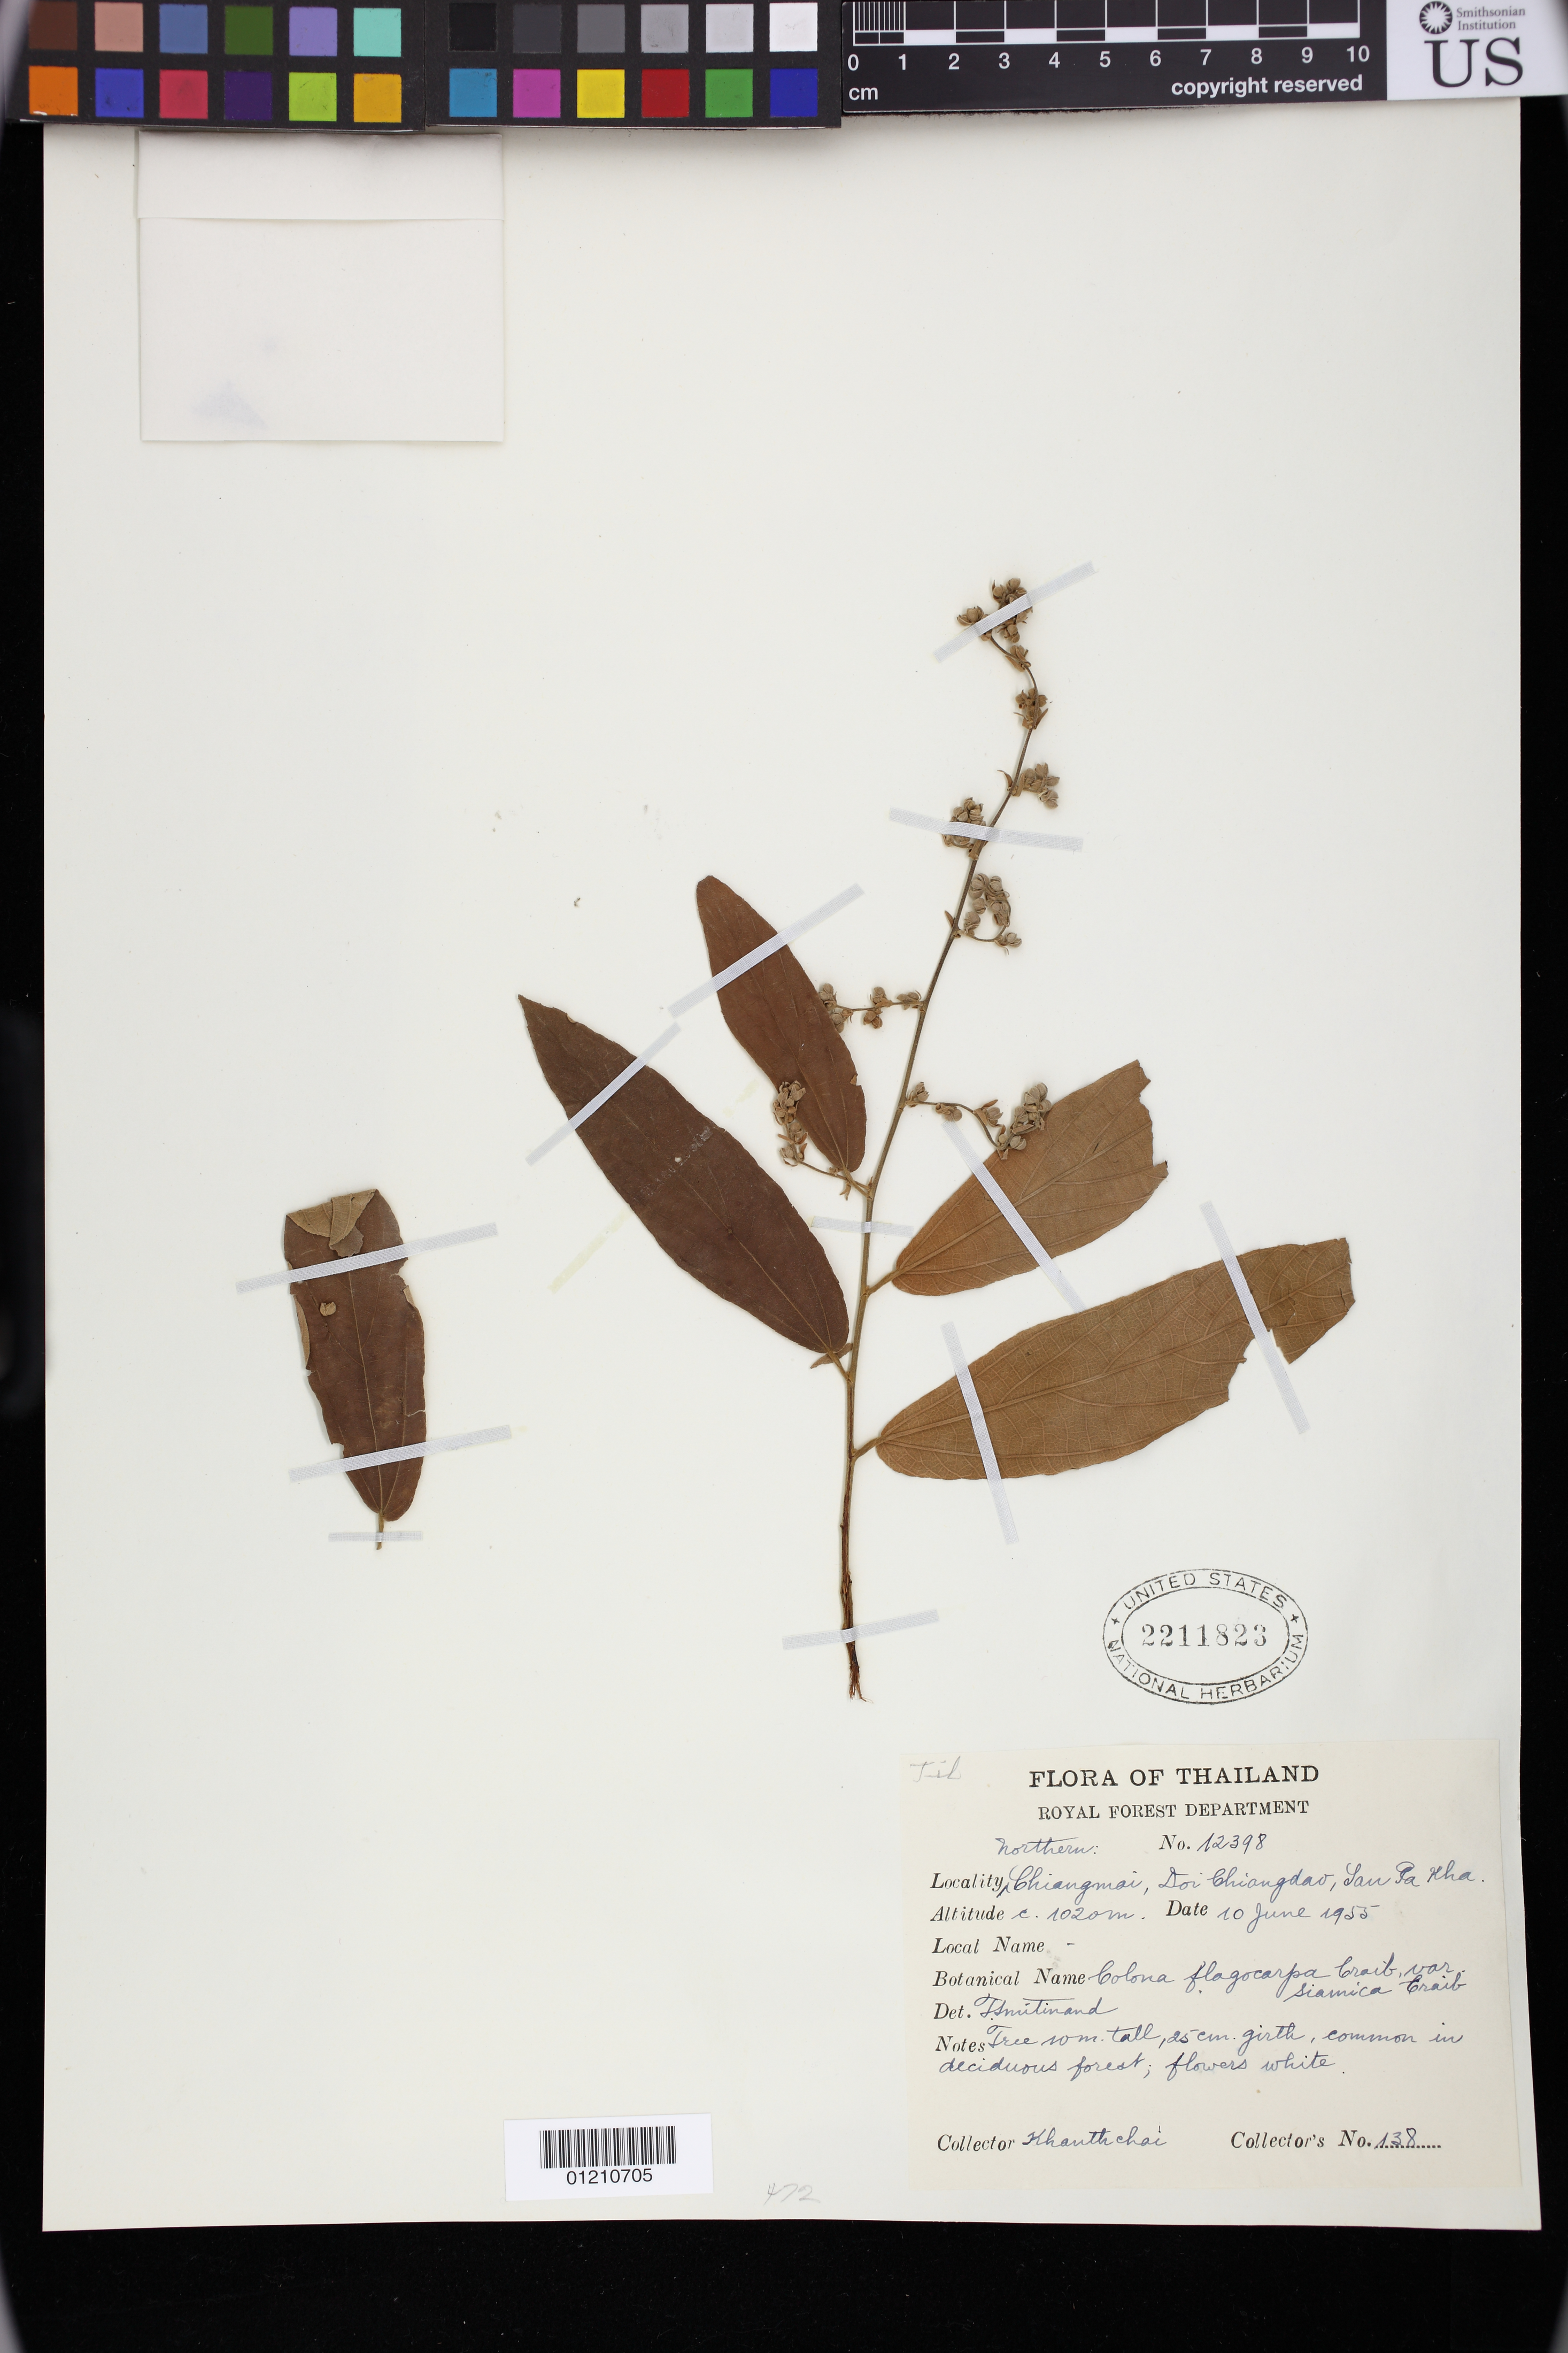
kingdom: Plantae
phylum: Tracheophyta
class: Magnoliopsida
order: Malvales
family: Malvaceae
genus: Colona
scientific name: Colona flagrocarpa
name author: Craib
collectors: Khanthchai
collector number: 138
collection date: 1955-06-10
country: Thailand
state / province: Chiang mai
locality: Dor Chiangdao, San Pa Kha.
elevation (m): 1020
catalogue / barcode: US 2211823